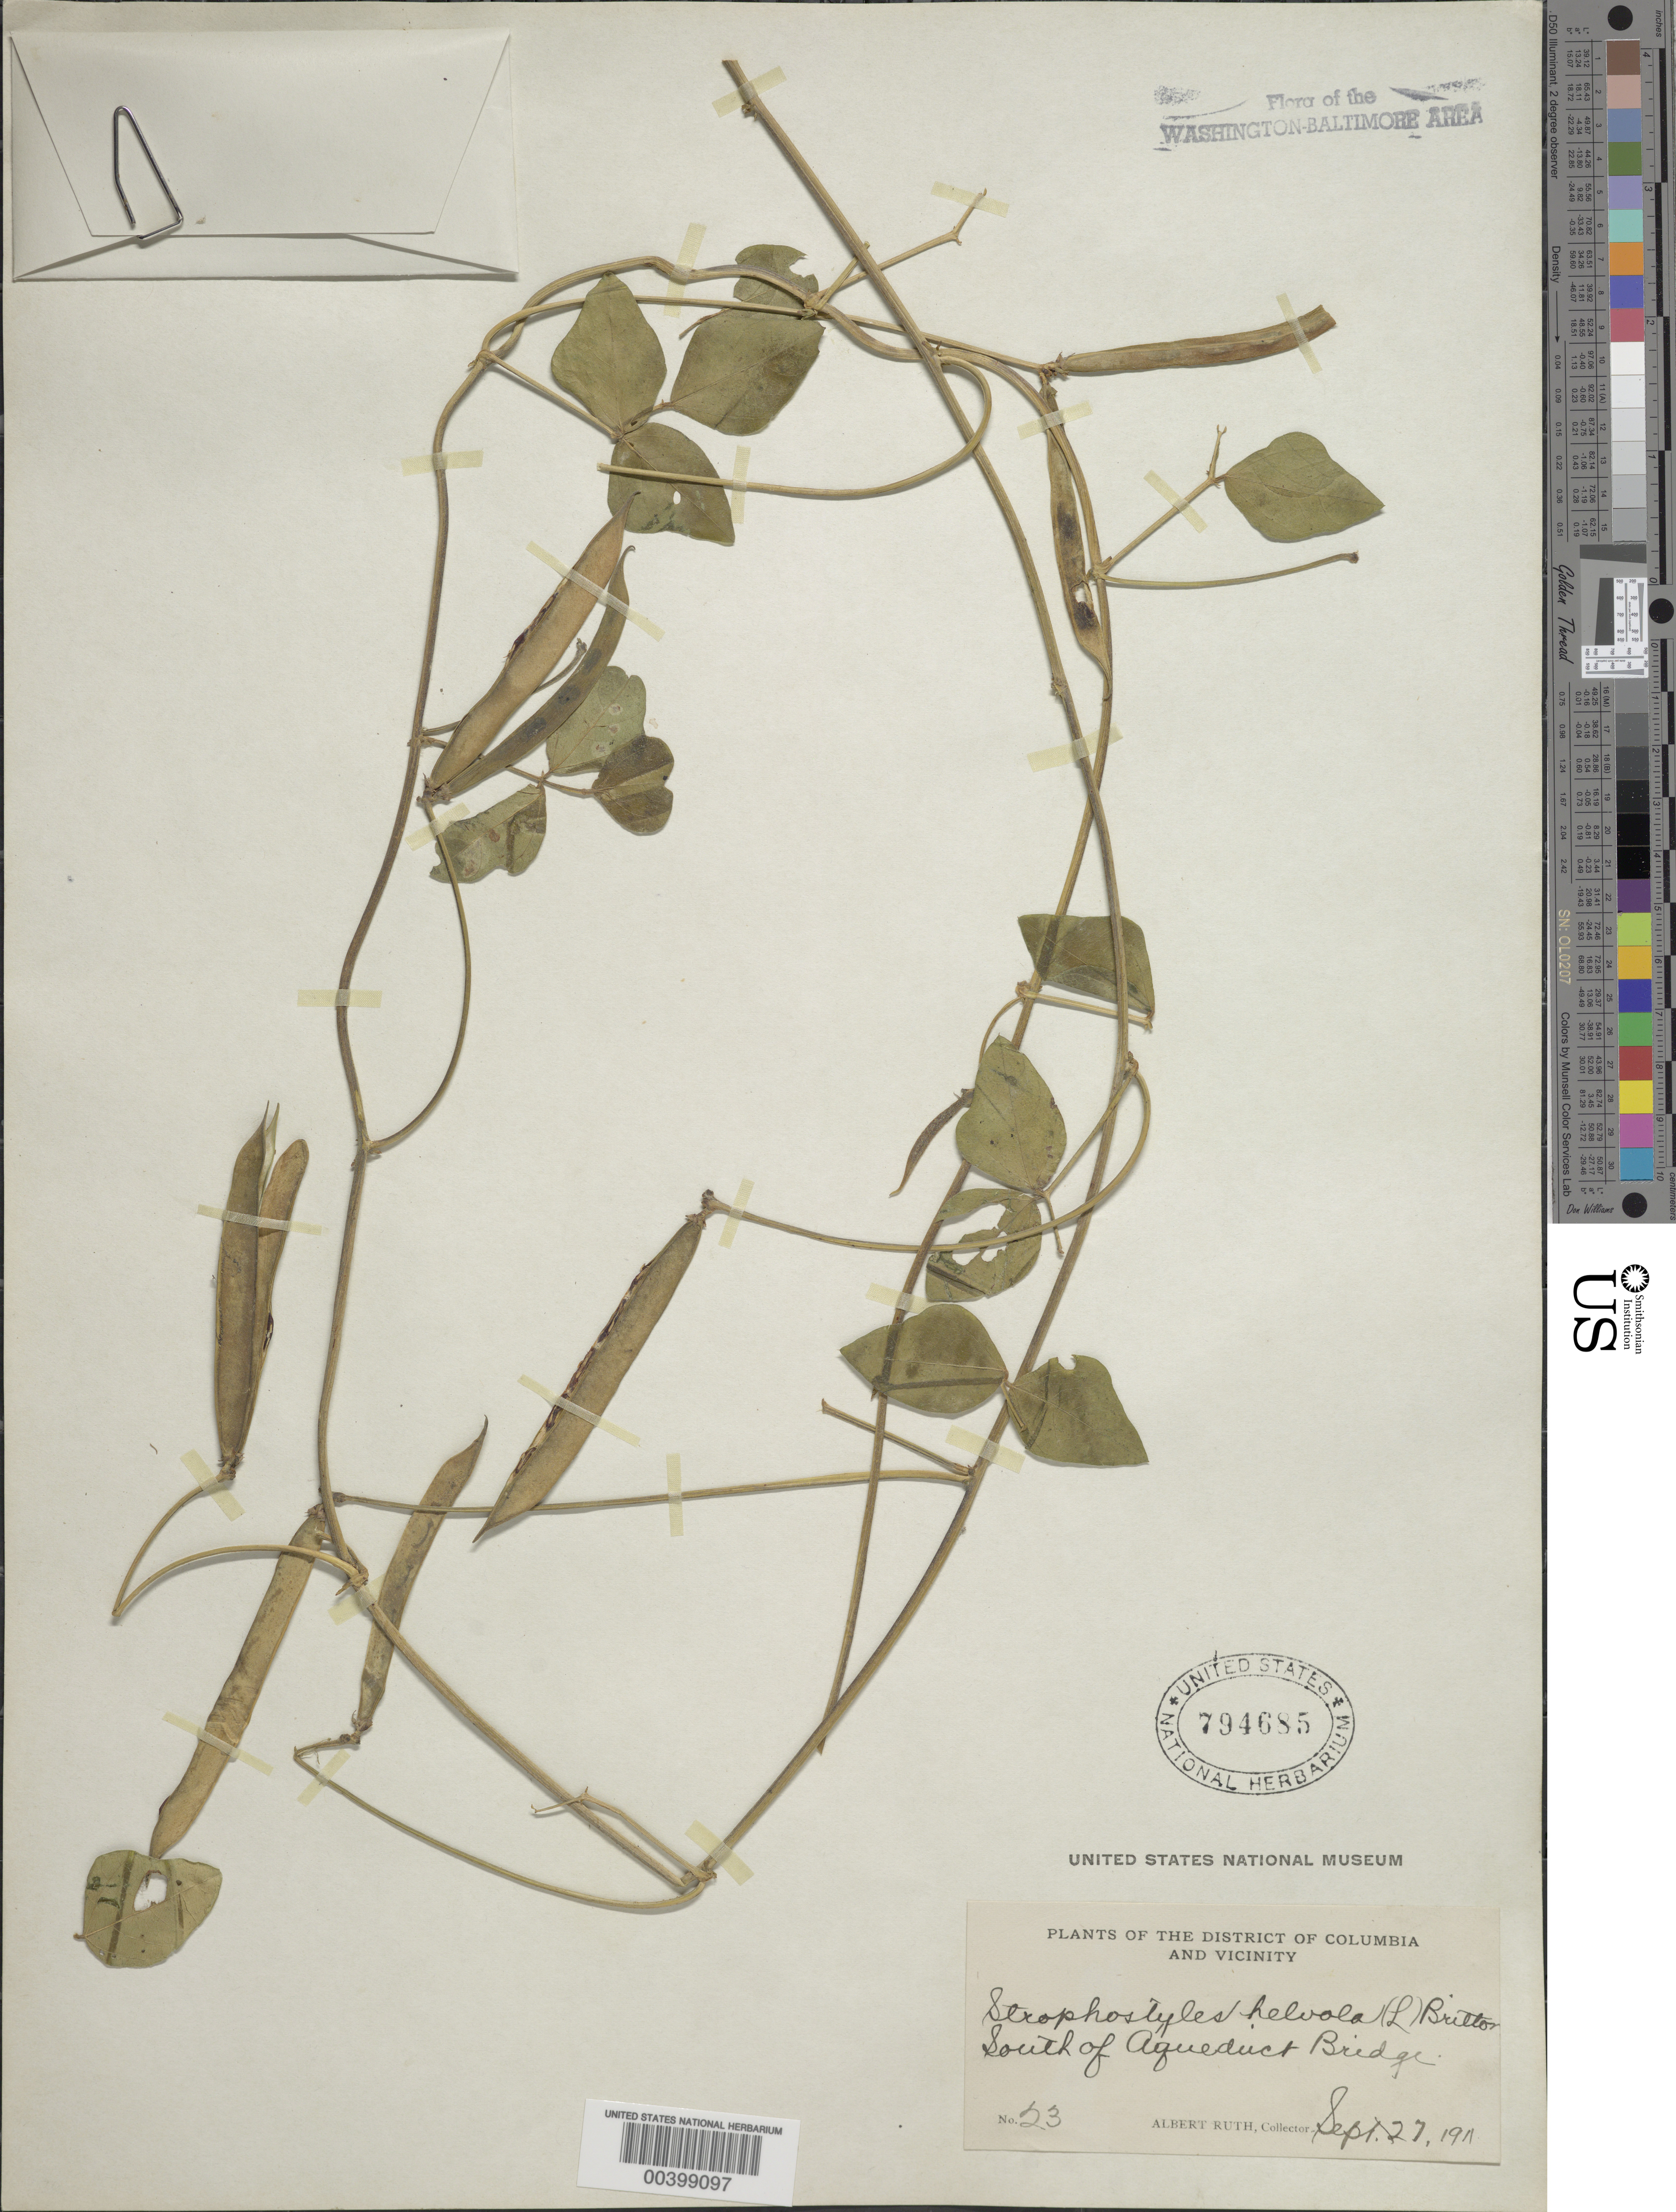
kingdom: Plantae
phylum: Tracheophyta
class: Magnoliopsida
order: Fabales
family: Fabaceae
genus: Strophostyles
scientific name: Strophostyles helvola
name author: (L.) Elliott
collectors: A. Ruth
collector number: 23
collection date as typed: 27 Sep 1911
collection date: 1911-09-27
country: United States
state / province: Virginia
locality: South of Aqueduct Bridge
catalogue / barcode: US 794685